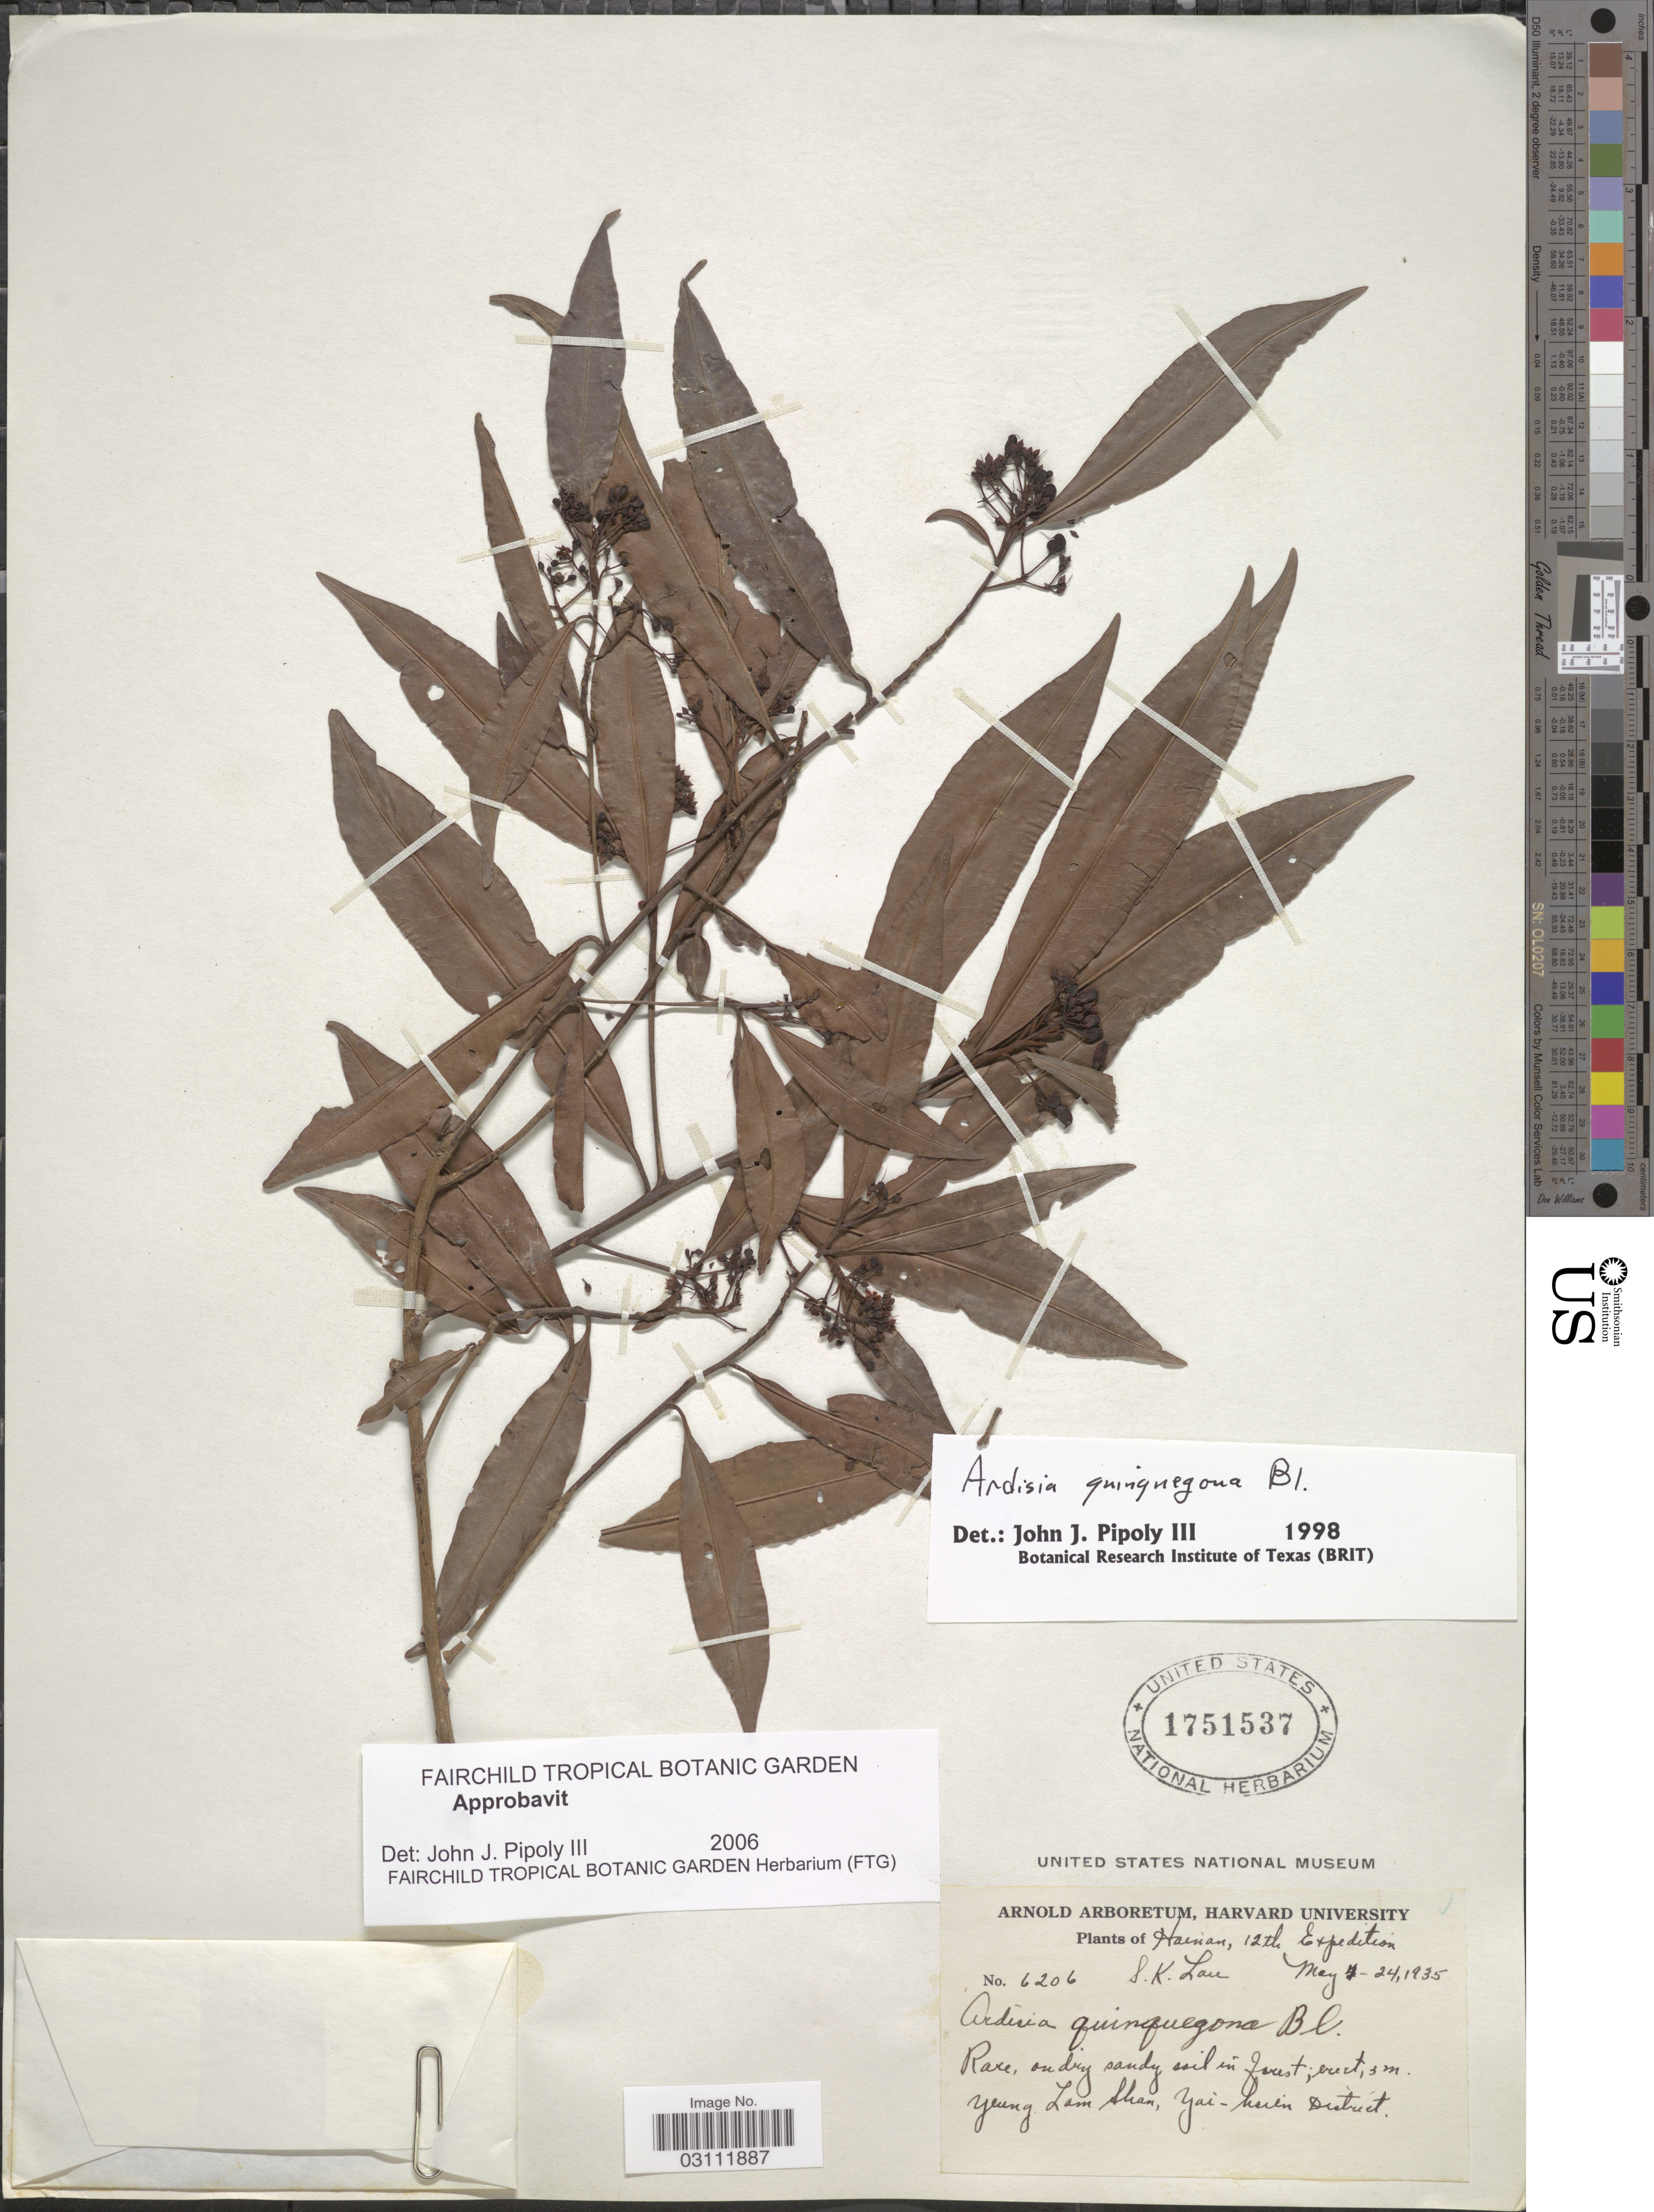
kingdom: Plantae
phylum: Tracheophyta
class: Magnoliopsida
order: Ericales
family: Primulaceae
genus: Ardisia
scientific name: Ardisia quinquegona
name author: Blume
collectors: S. K. Lau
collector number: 6206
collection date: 1935-05-07/1935-05-24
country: China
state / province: Hainan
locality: Yeung Lam Shan, Yai-hsien District.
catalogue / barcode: US 1751537